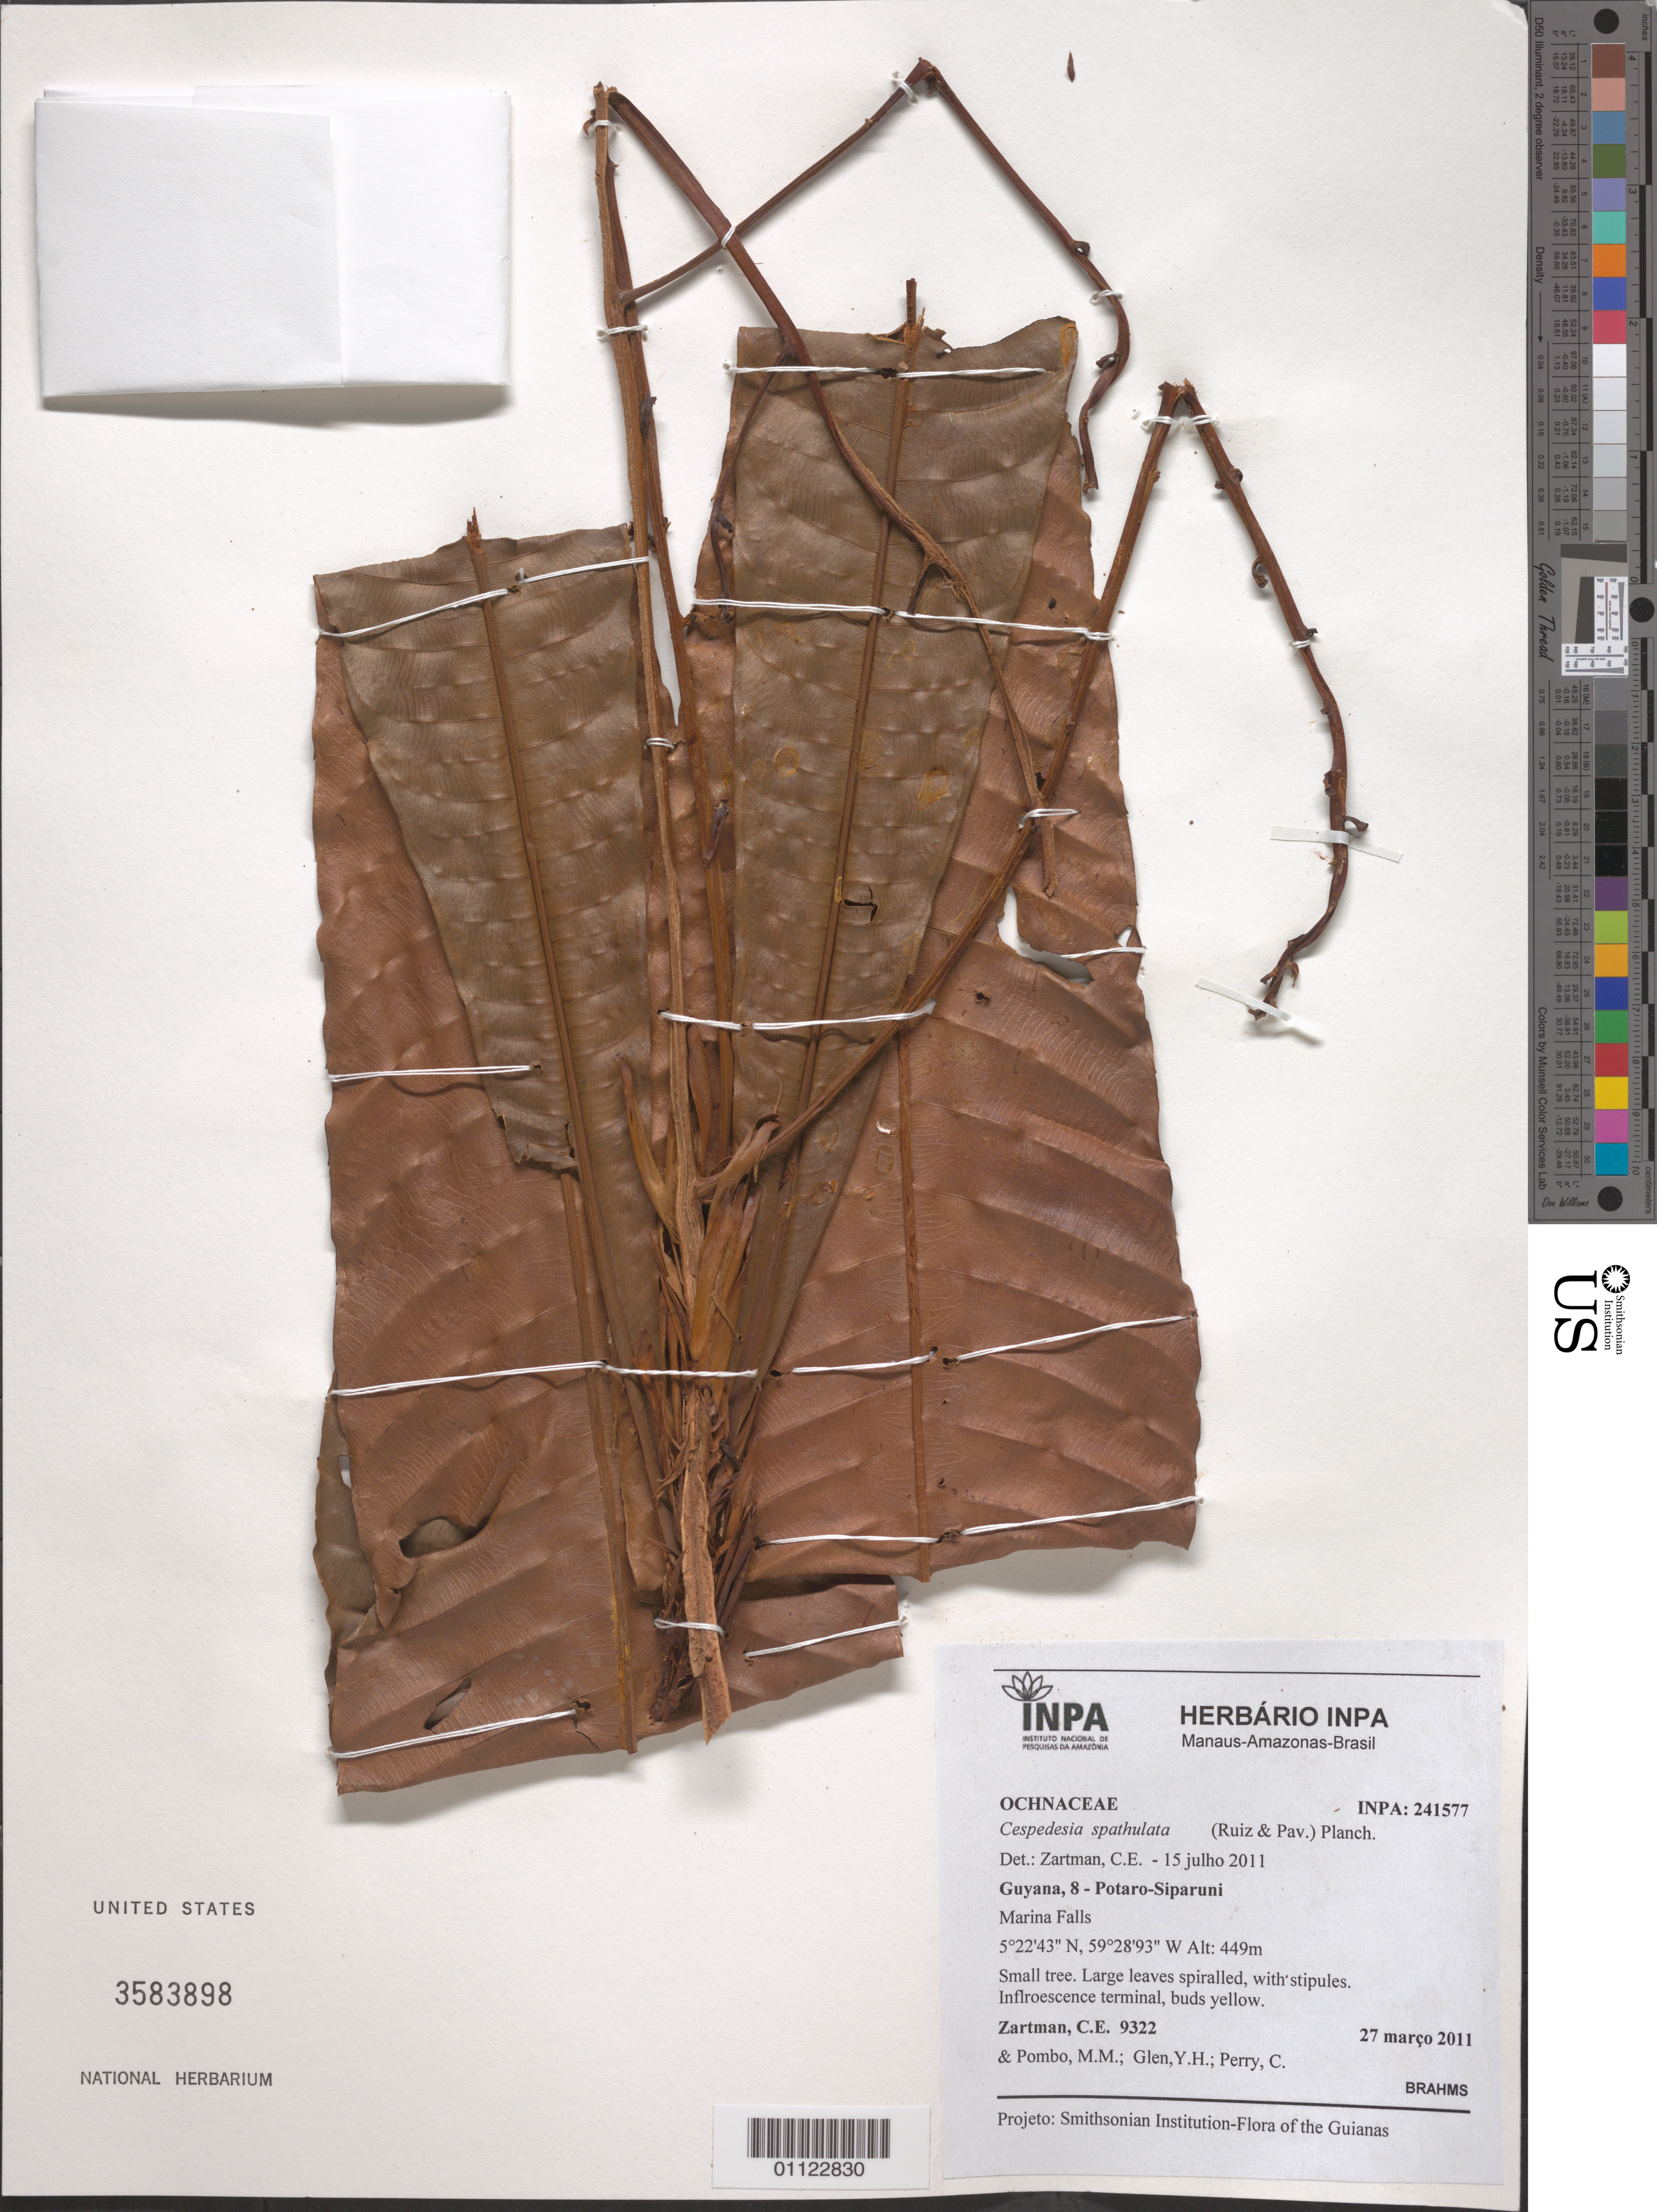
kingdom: Plantae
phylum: Tracheophyta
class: Magnoliopsida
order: Malpighiales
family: Ochnaceae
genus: Cespedesia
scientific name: Cespedesia spathulata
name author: (Ruiz & Pav.) Planch.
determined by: Zartman, C. E., (UNITED STATES)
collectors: C. Zartman, M. Pombo, Y. Glen & C. Perry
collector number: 9322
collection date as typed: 27-Mar-11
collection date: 1911-03-27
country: Guyana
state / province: Potaro-Siparuni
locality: Marina Falls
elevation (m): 449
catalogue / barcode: US 3583898